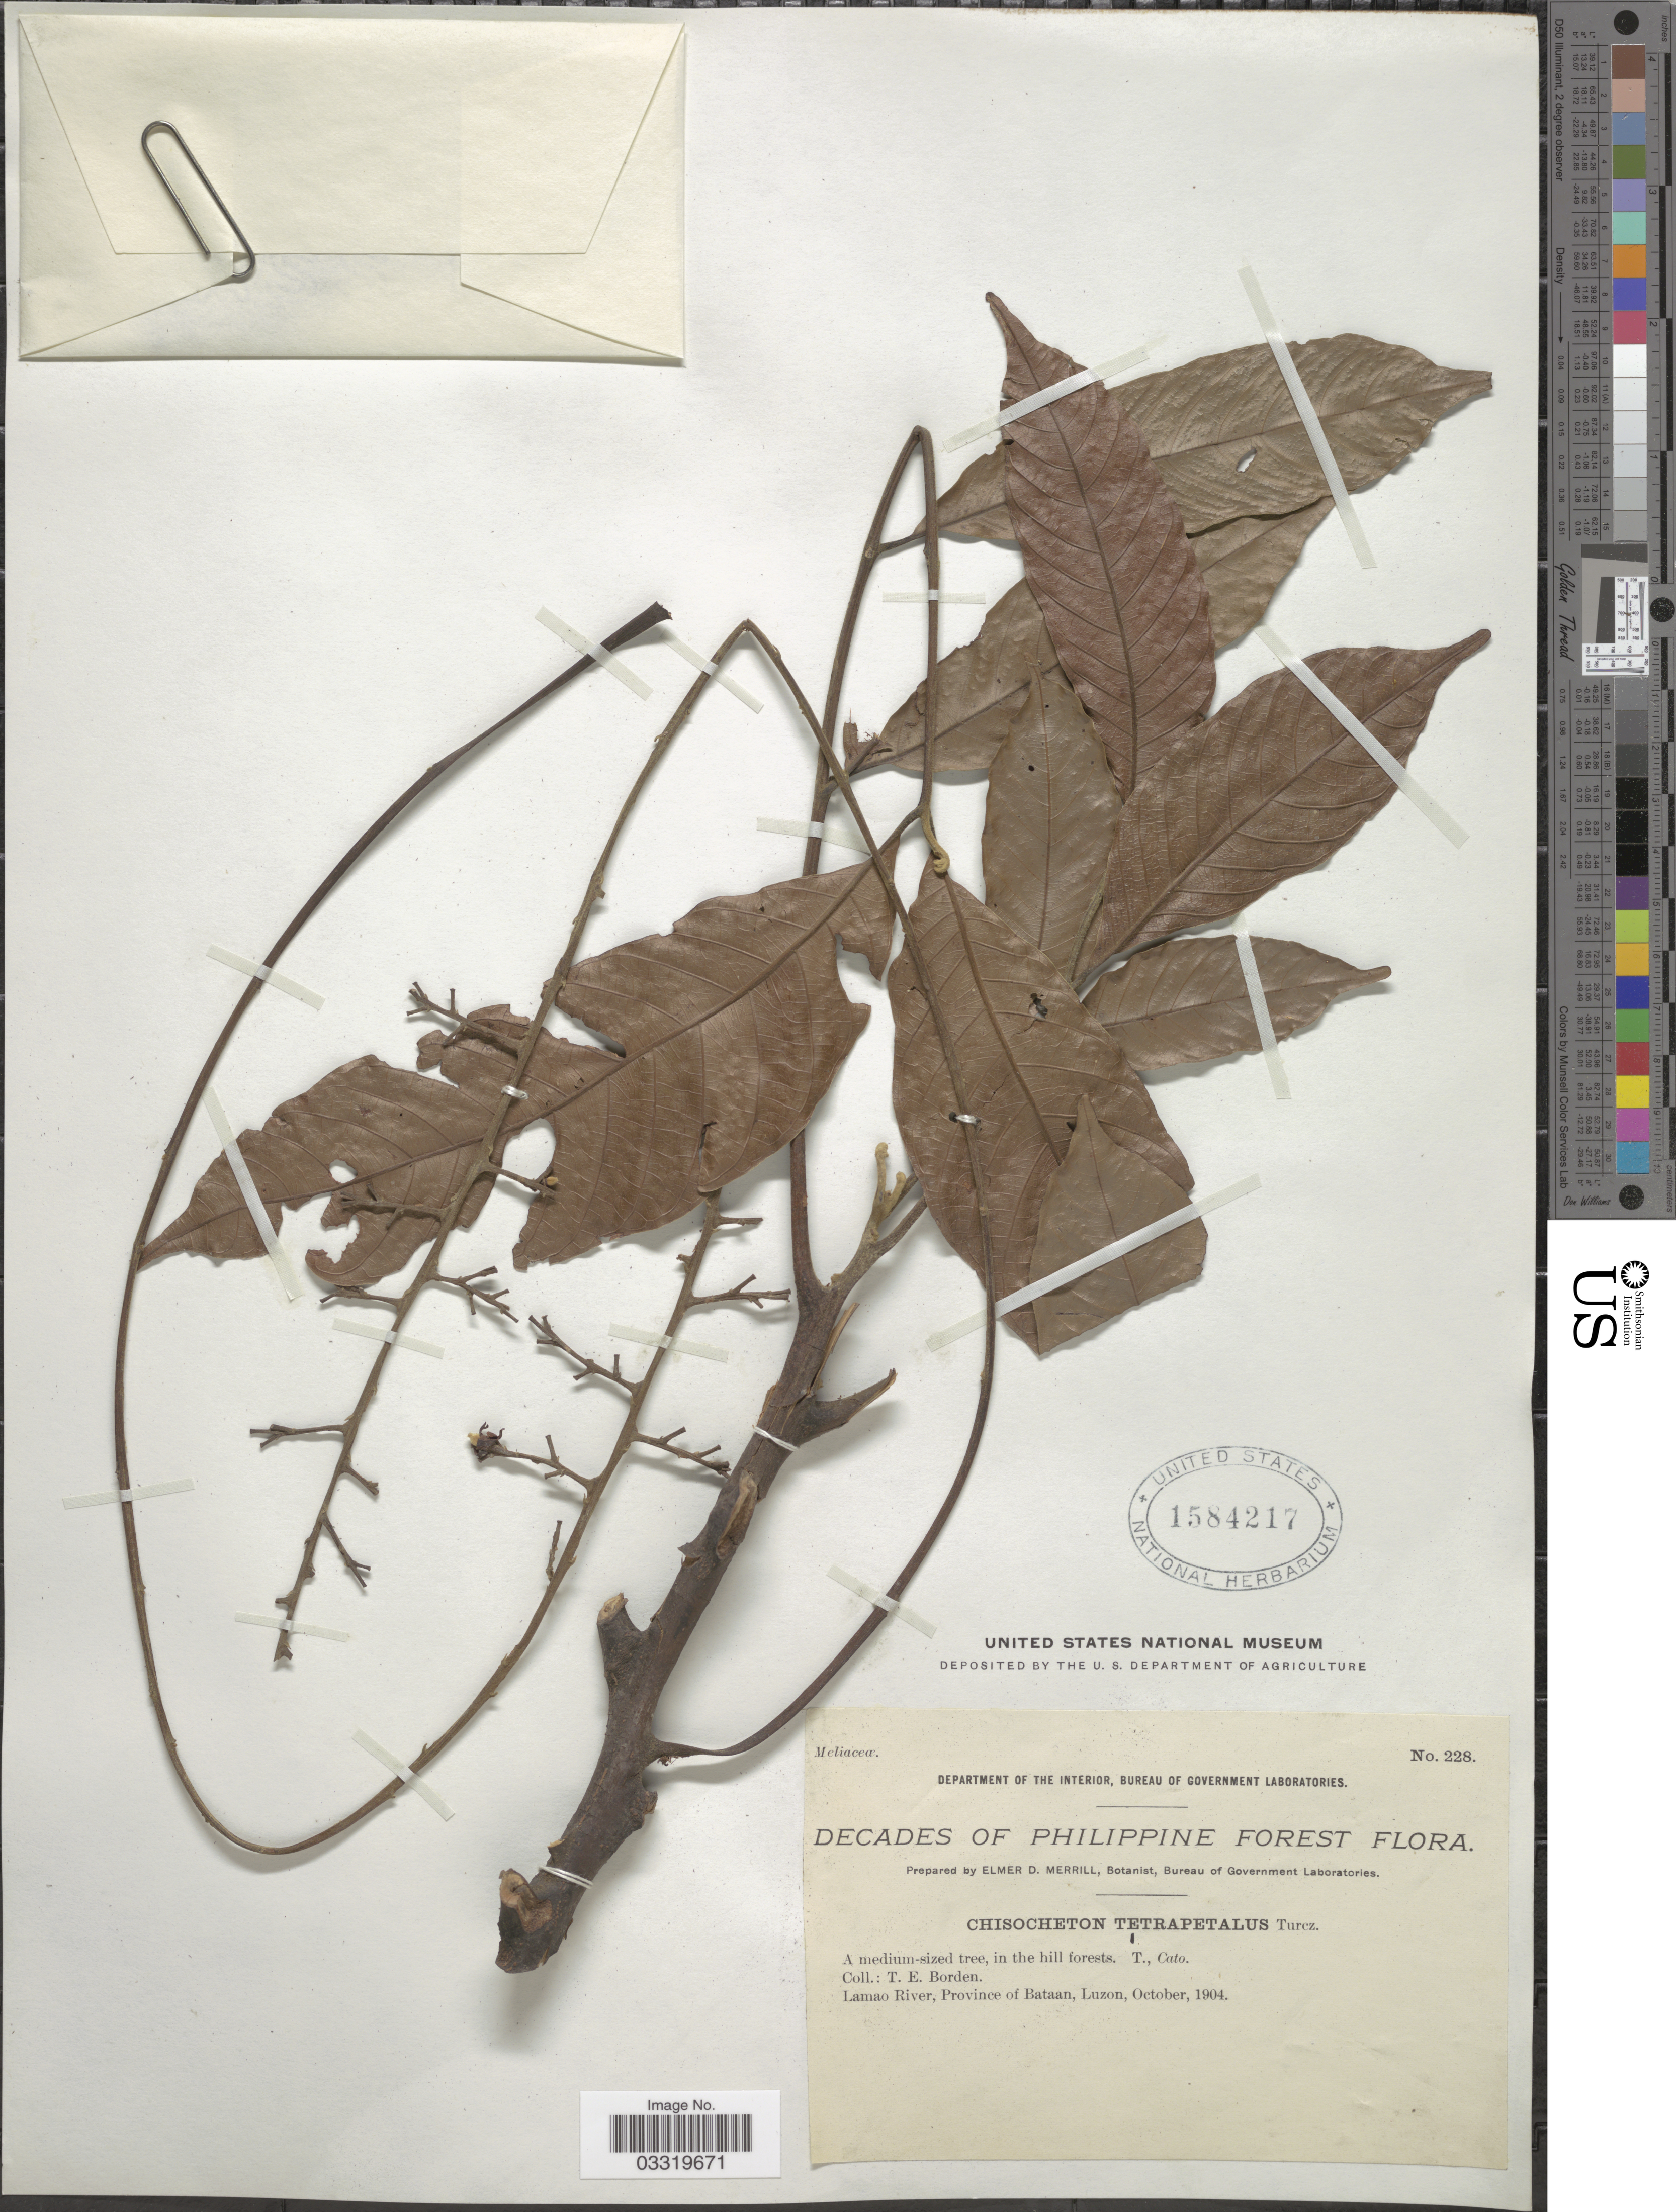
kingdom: Plantae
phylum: Tracheophyta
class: Magnoliopsida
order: Sapindales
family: Meliaceae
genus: Chisocheton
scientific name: Chisocheton patens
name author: Blume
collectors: T. E. Borden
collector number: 228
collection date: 1904-10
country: Philippines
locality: Lamao River, Province of Bataan, Luzon.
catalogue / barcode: US 1584217